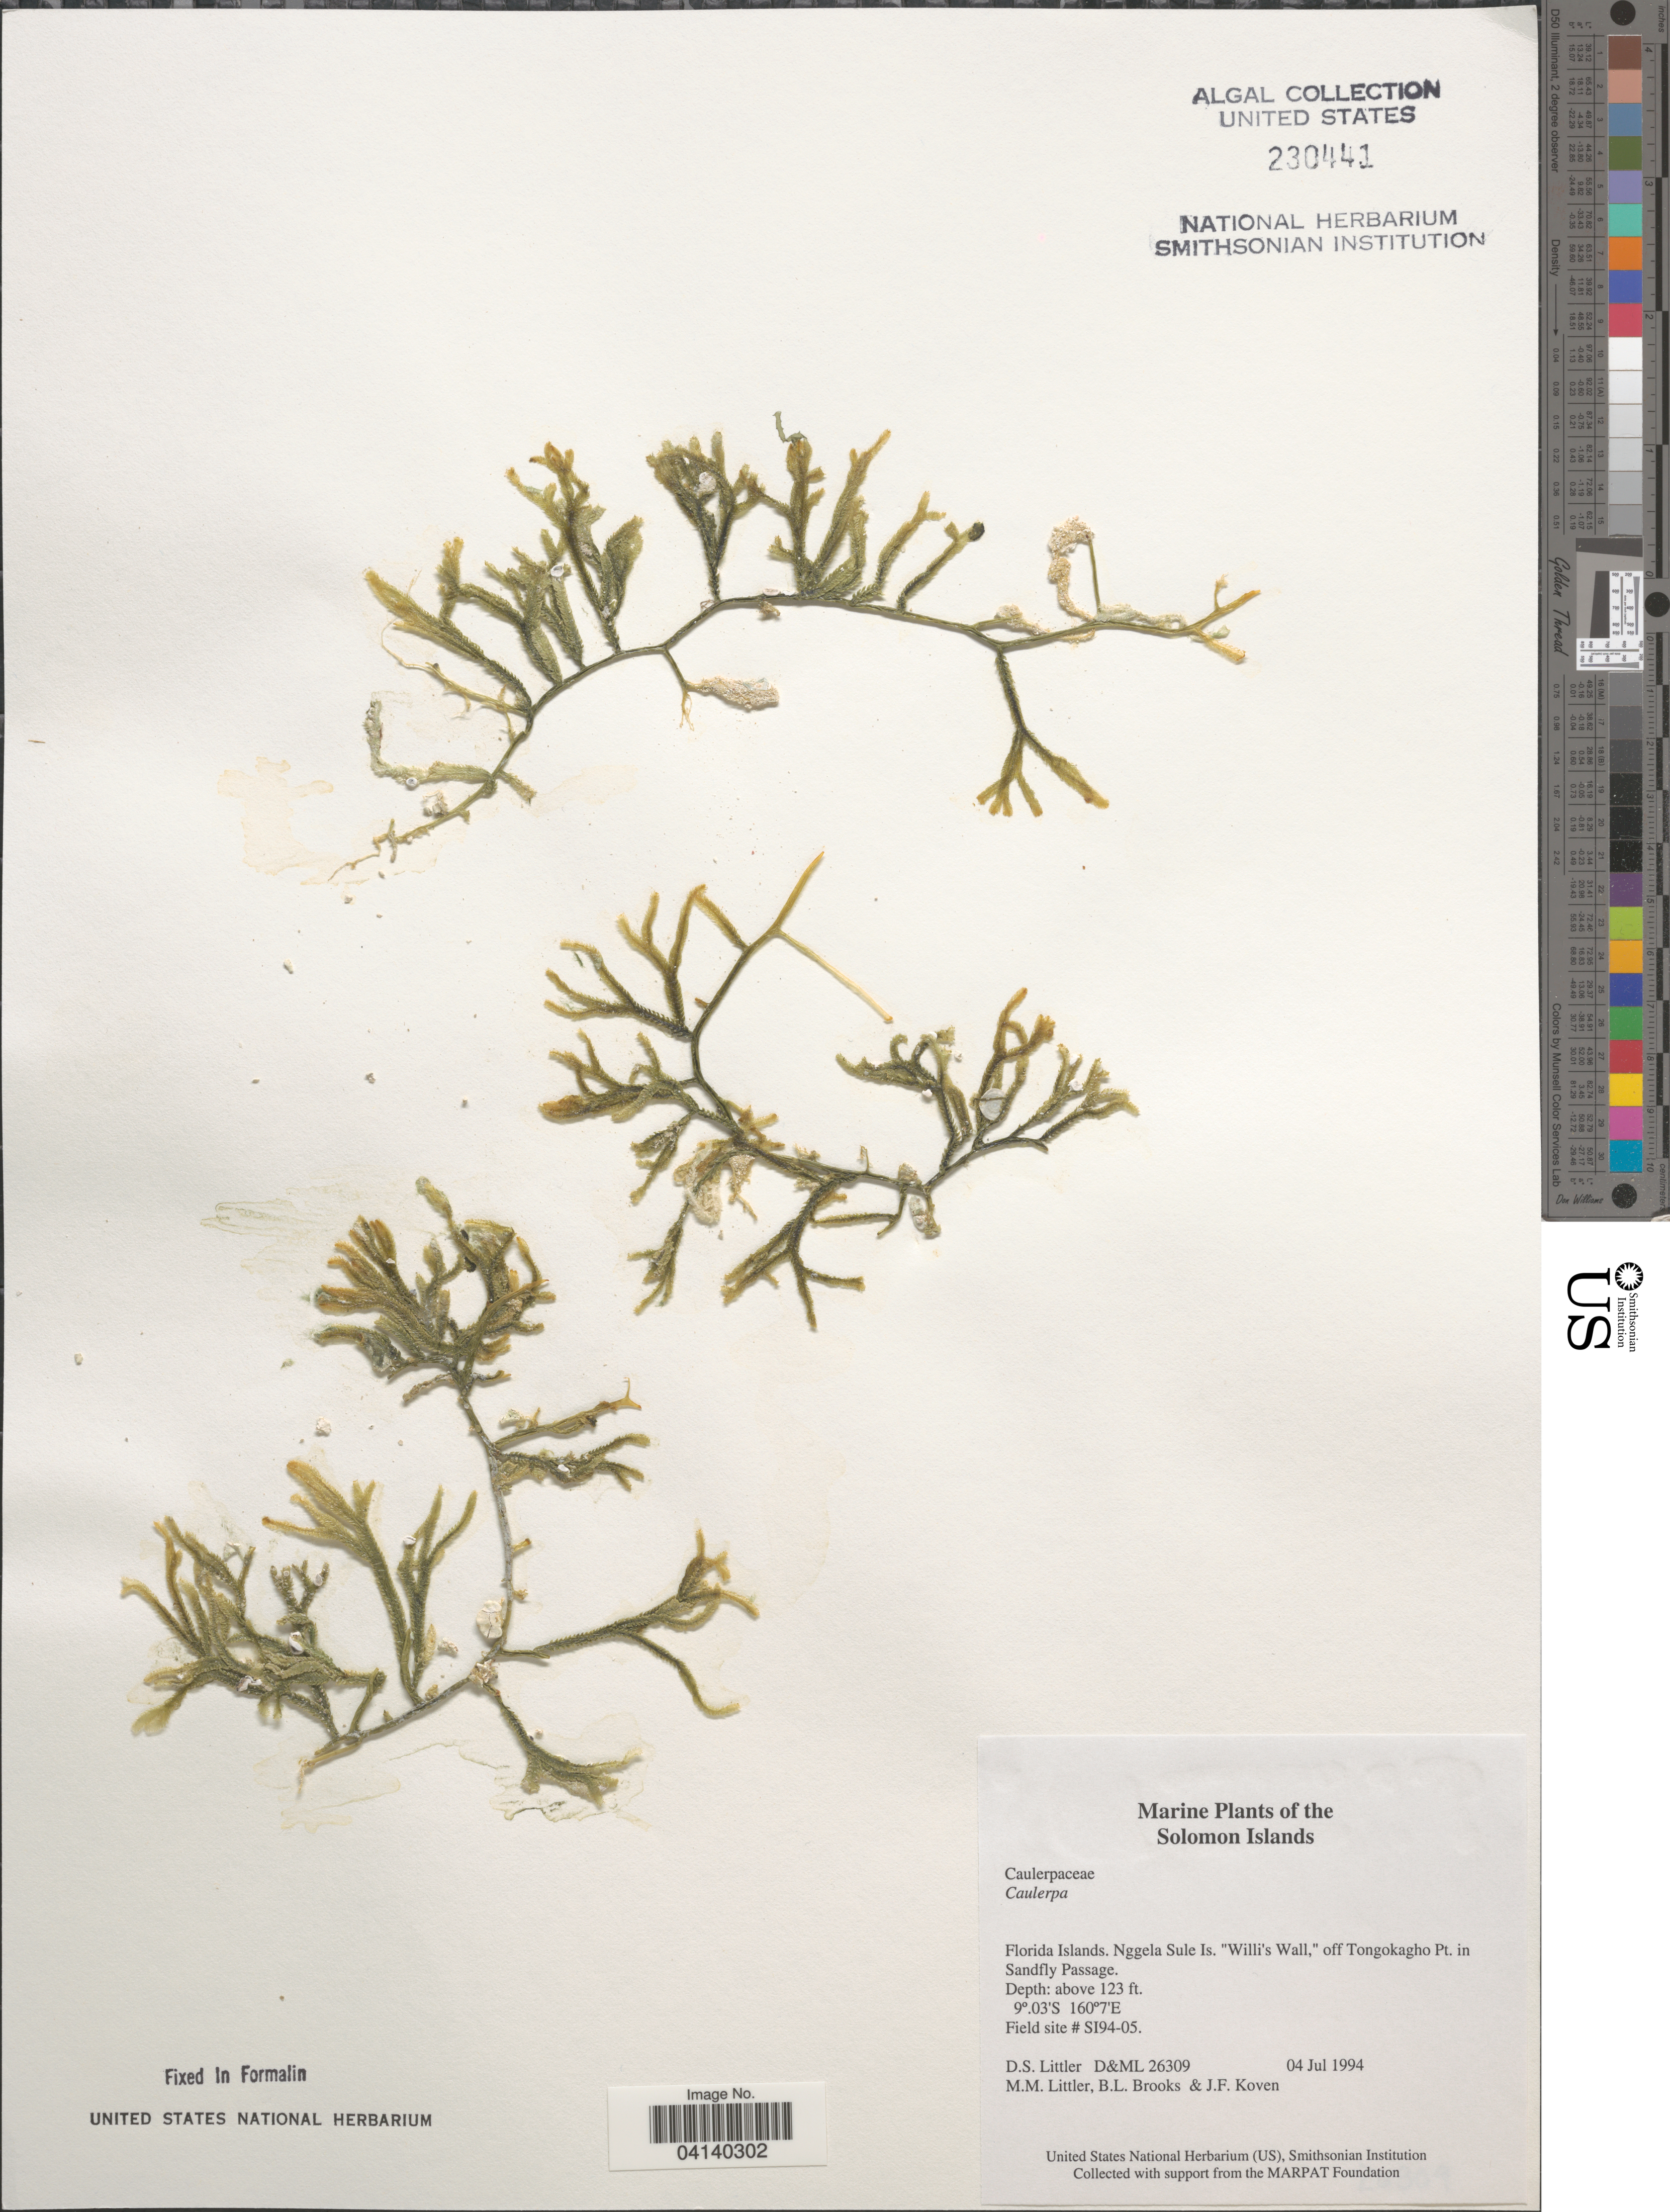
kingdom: Plantae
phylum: Chlorophyta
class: Ulvophyceae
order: Bryopsidales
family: Caulerpaceae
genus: Caulerpa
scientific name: Caulerpa sp.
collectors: D. S. Littler, B. Brooks & J. Koven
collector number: D&ML26309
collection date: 1994-07-04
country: Solomon Islands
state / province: Solomon Islands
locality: Florida Islands. Nggela Sule. Is. "Willi's Wall," off Tongokagho Pt. in Sandfly Passage. Field site # SI94-05.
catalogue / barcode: US 230441